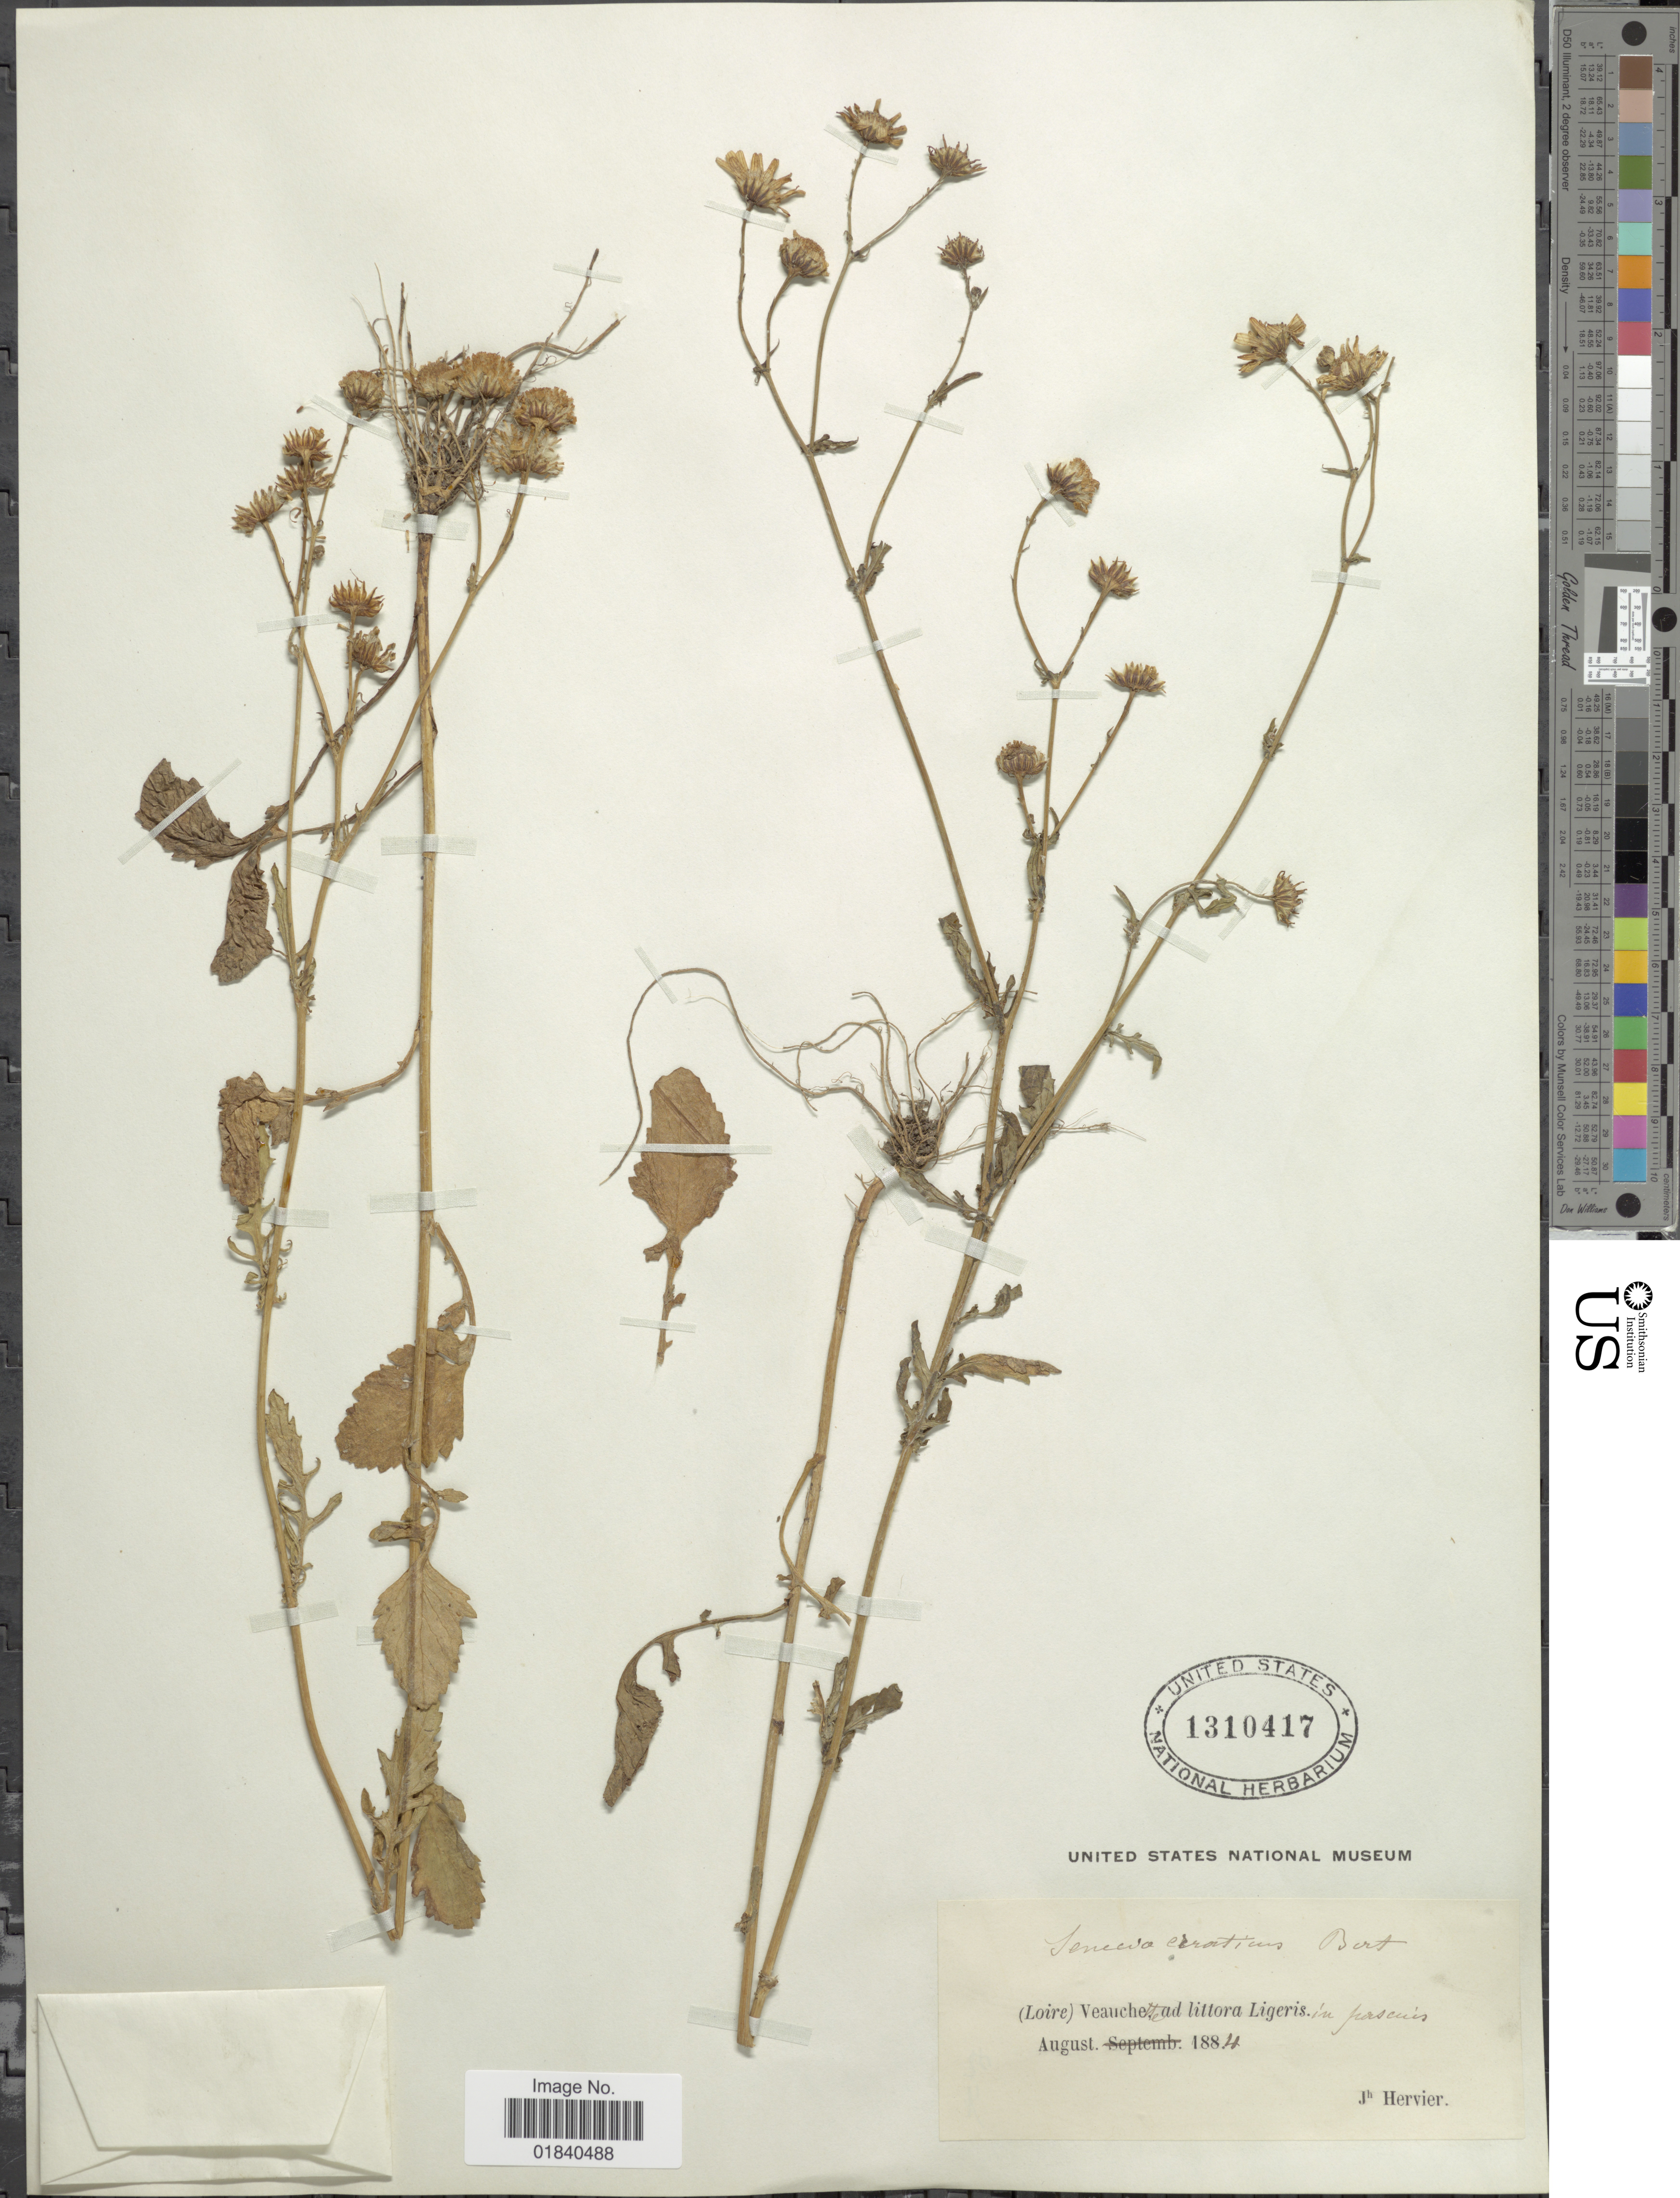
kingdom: Plantae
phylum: Tracheophyta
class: Magnoliopsida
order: Asterales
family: Asteraceae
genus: Jacobaea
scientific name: Jacobaea erratica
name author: (Bertol.) Fourr.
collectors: J. Hervier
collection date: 1884-08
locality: (Loire) Veauchette ad littora Ligeris. in pascuis [interpreted]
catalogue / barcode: US 1310417